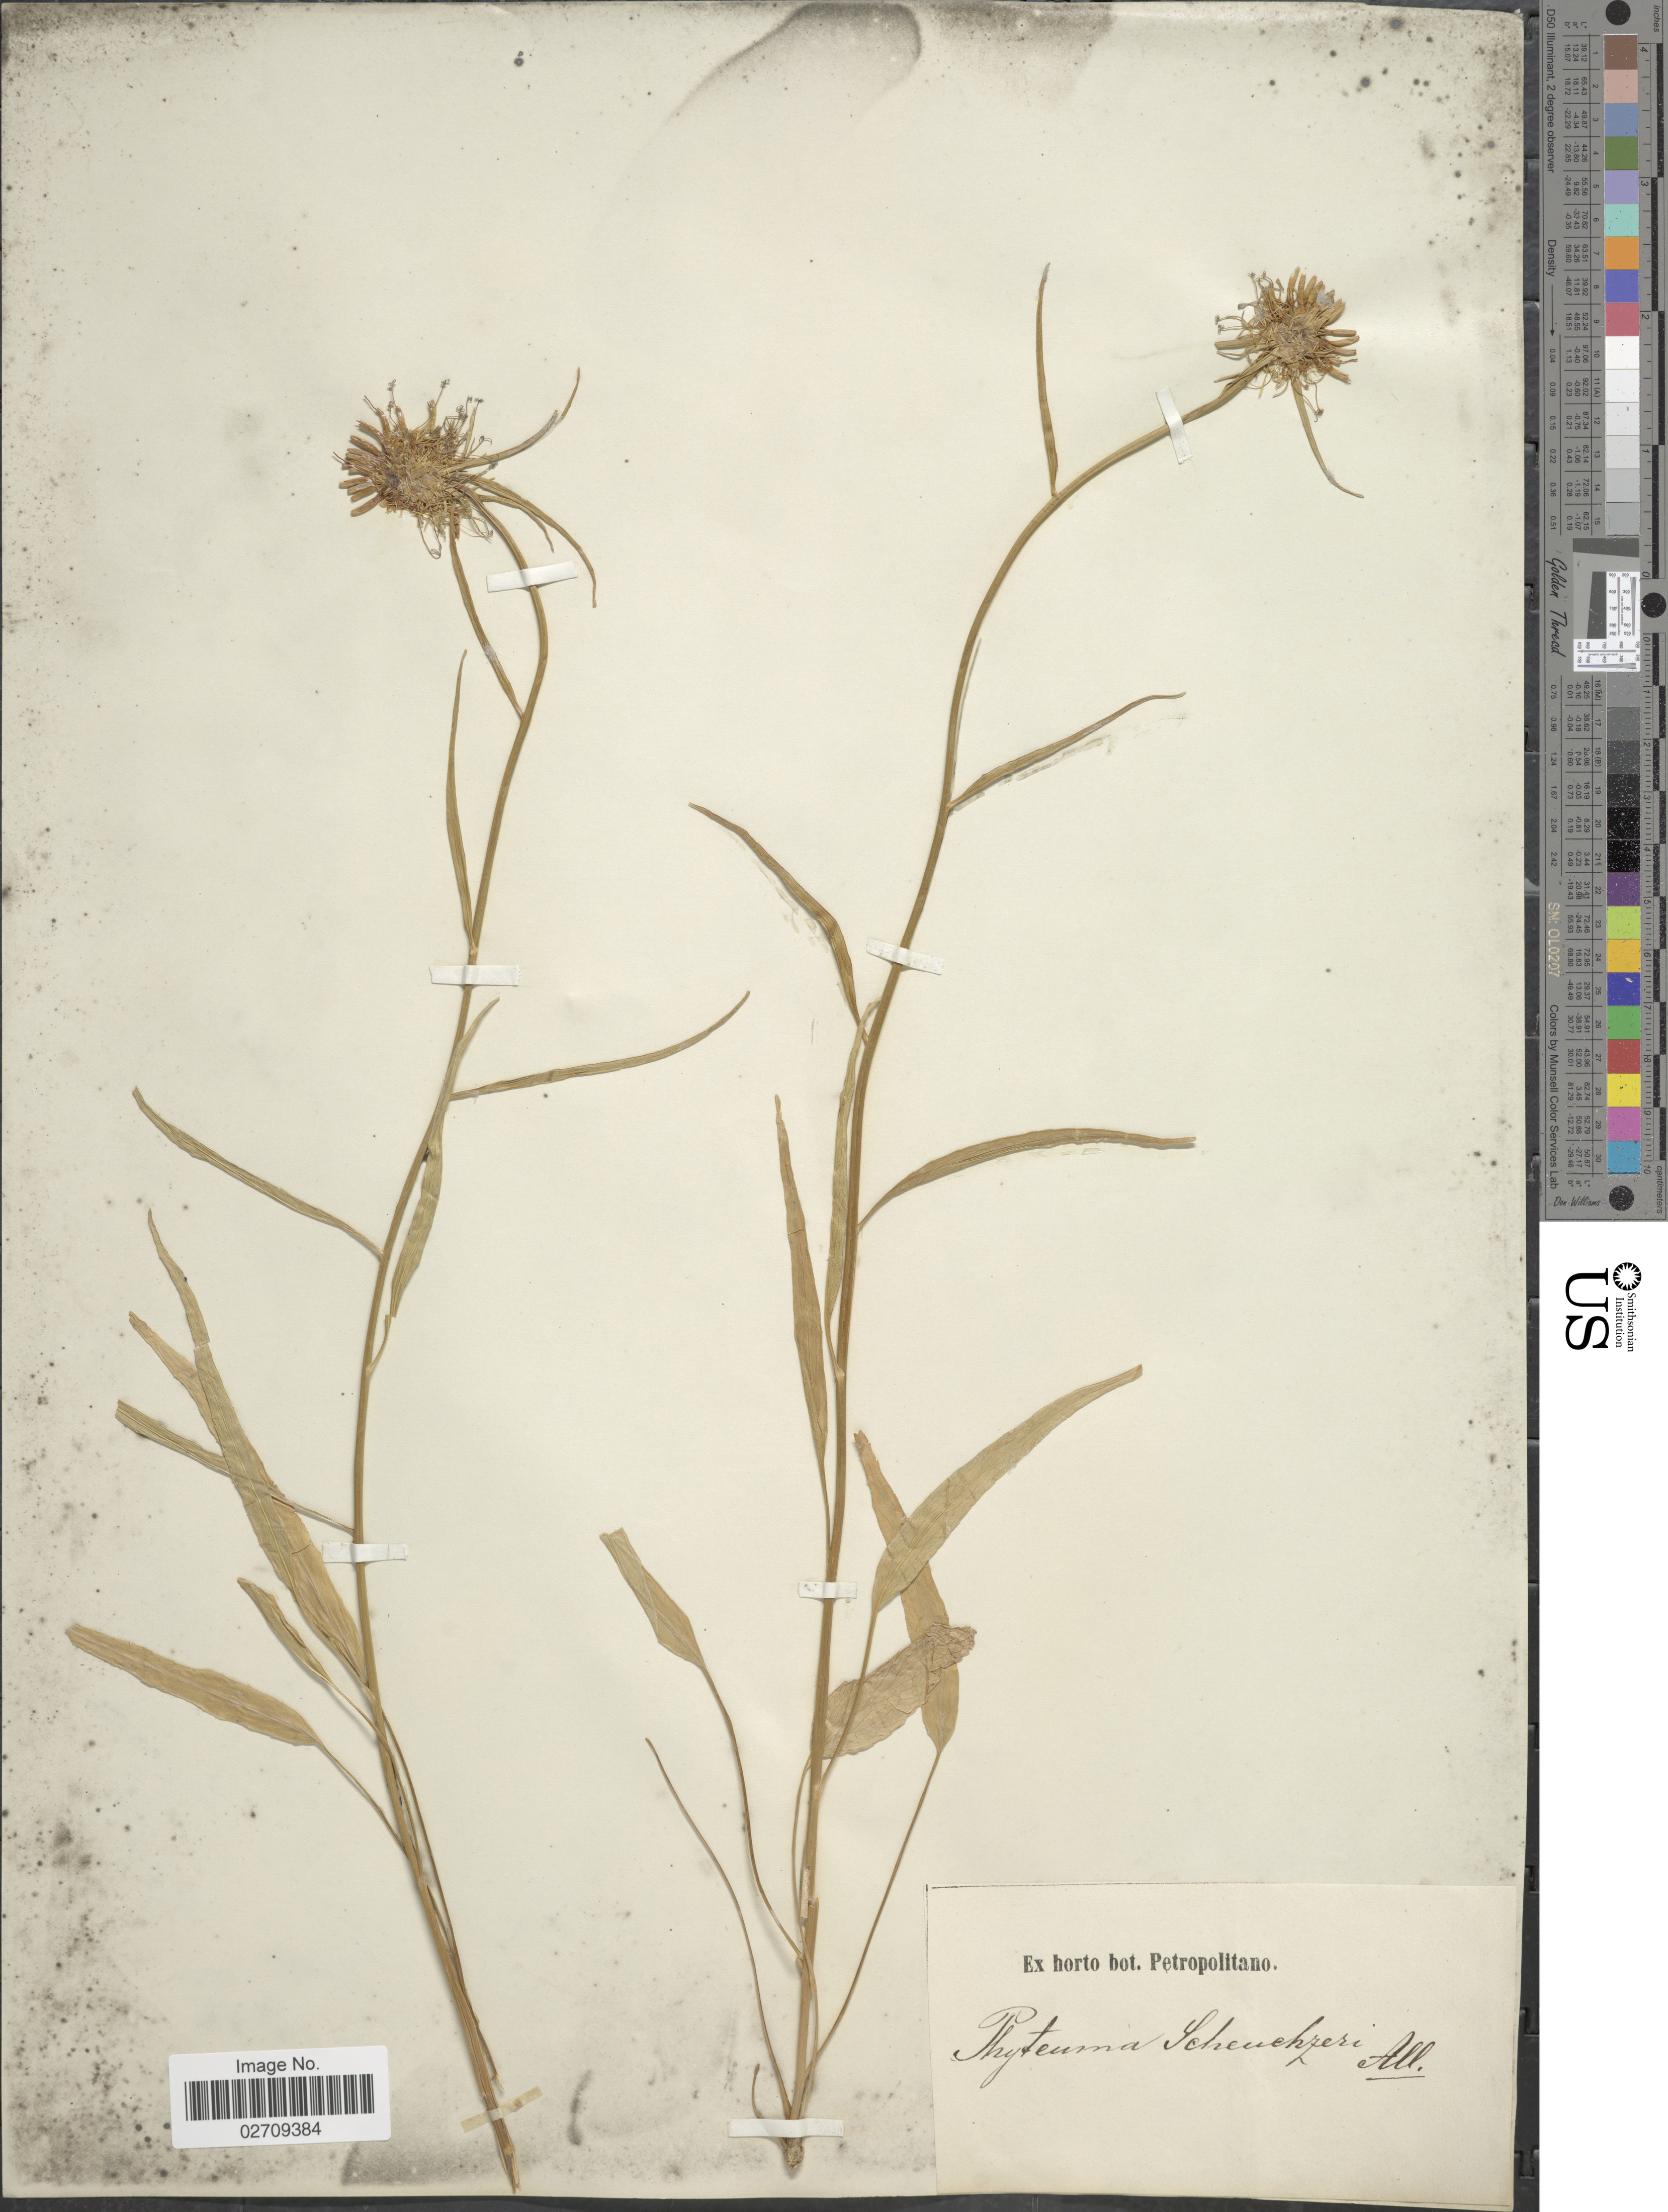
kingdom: Plantae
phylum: Tracheophyta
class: Magnoliopsida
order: Asterales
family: Campanulaceae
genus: Phyteuma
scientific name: Phyteuma scheuchzeri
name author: All.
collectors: ex Horto Bot. Petropolitano